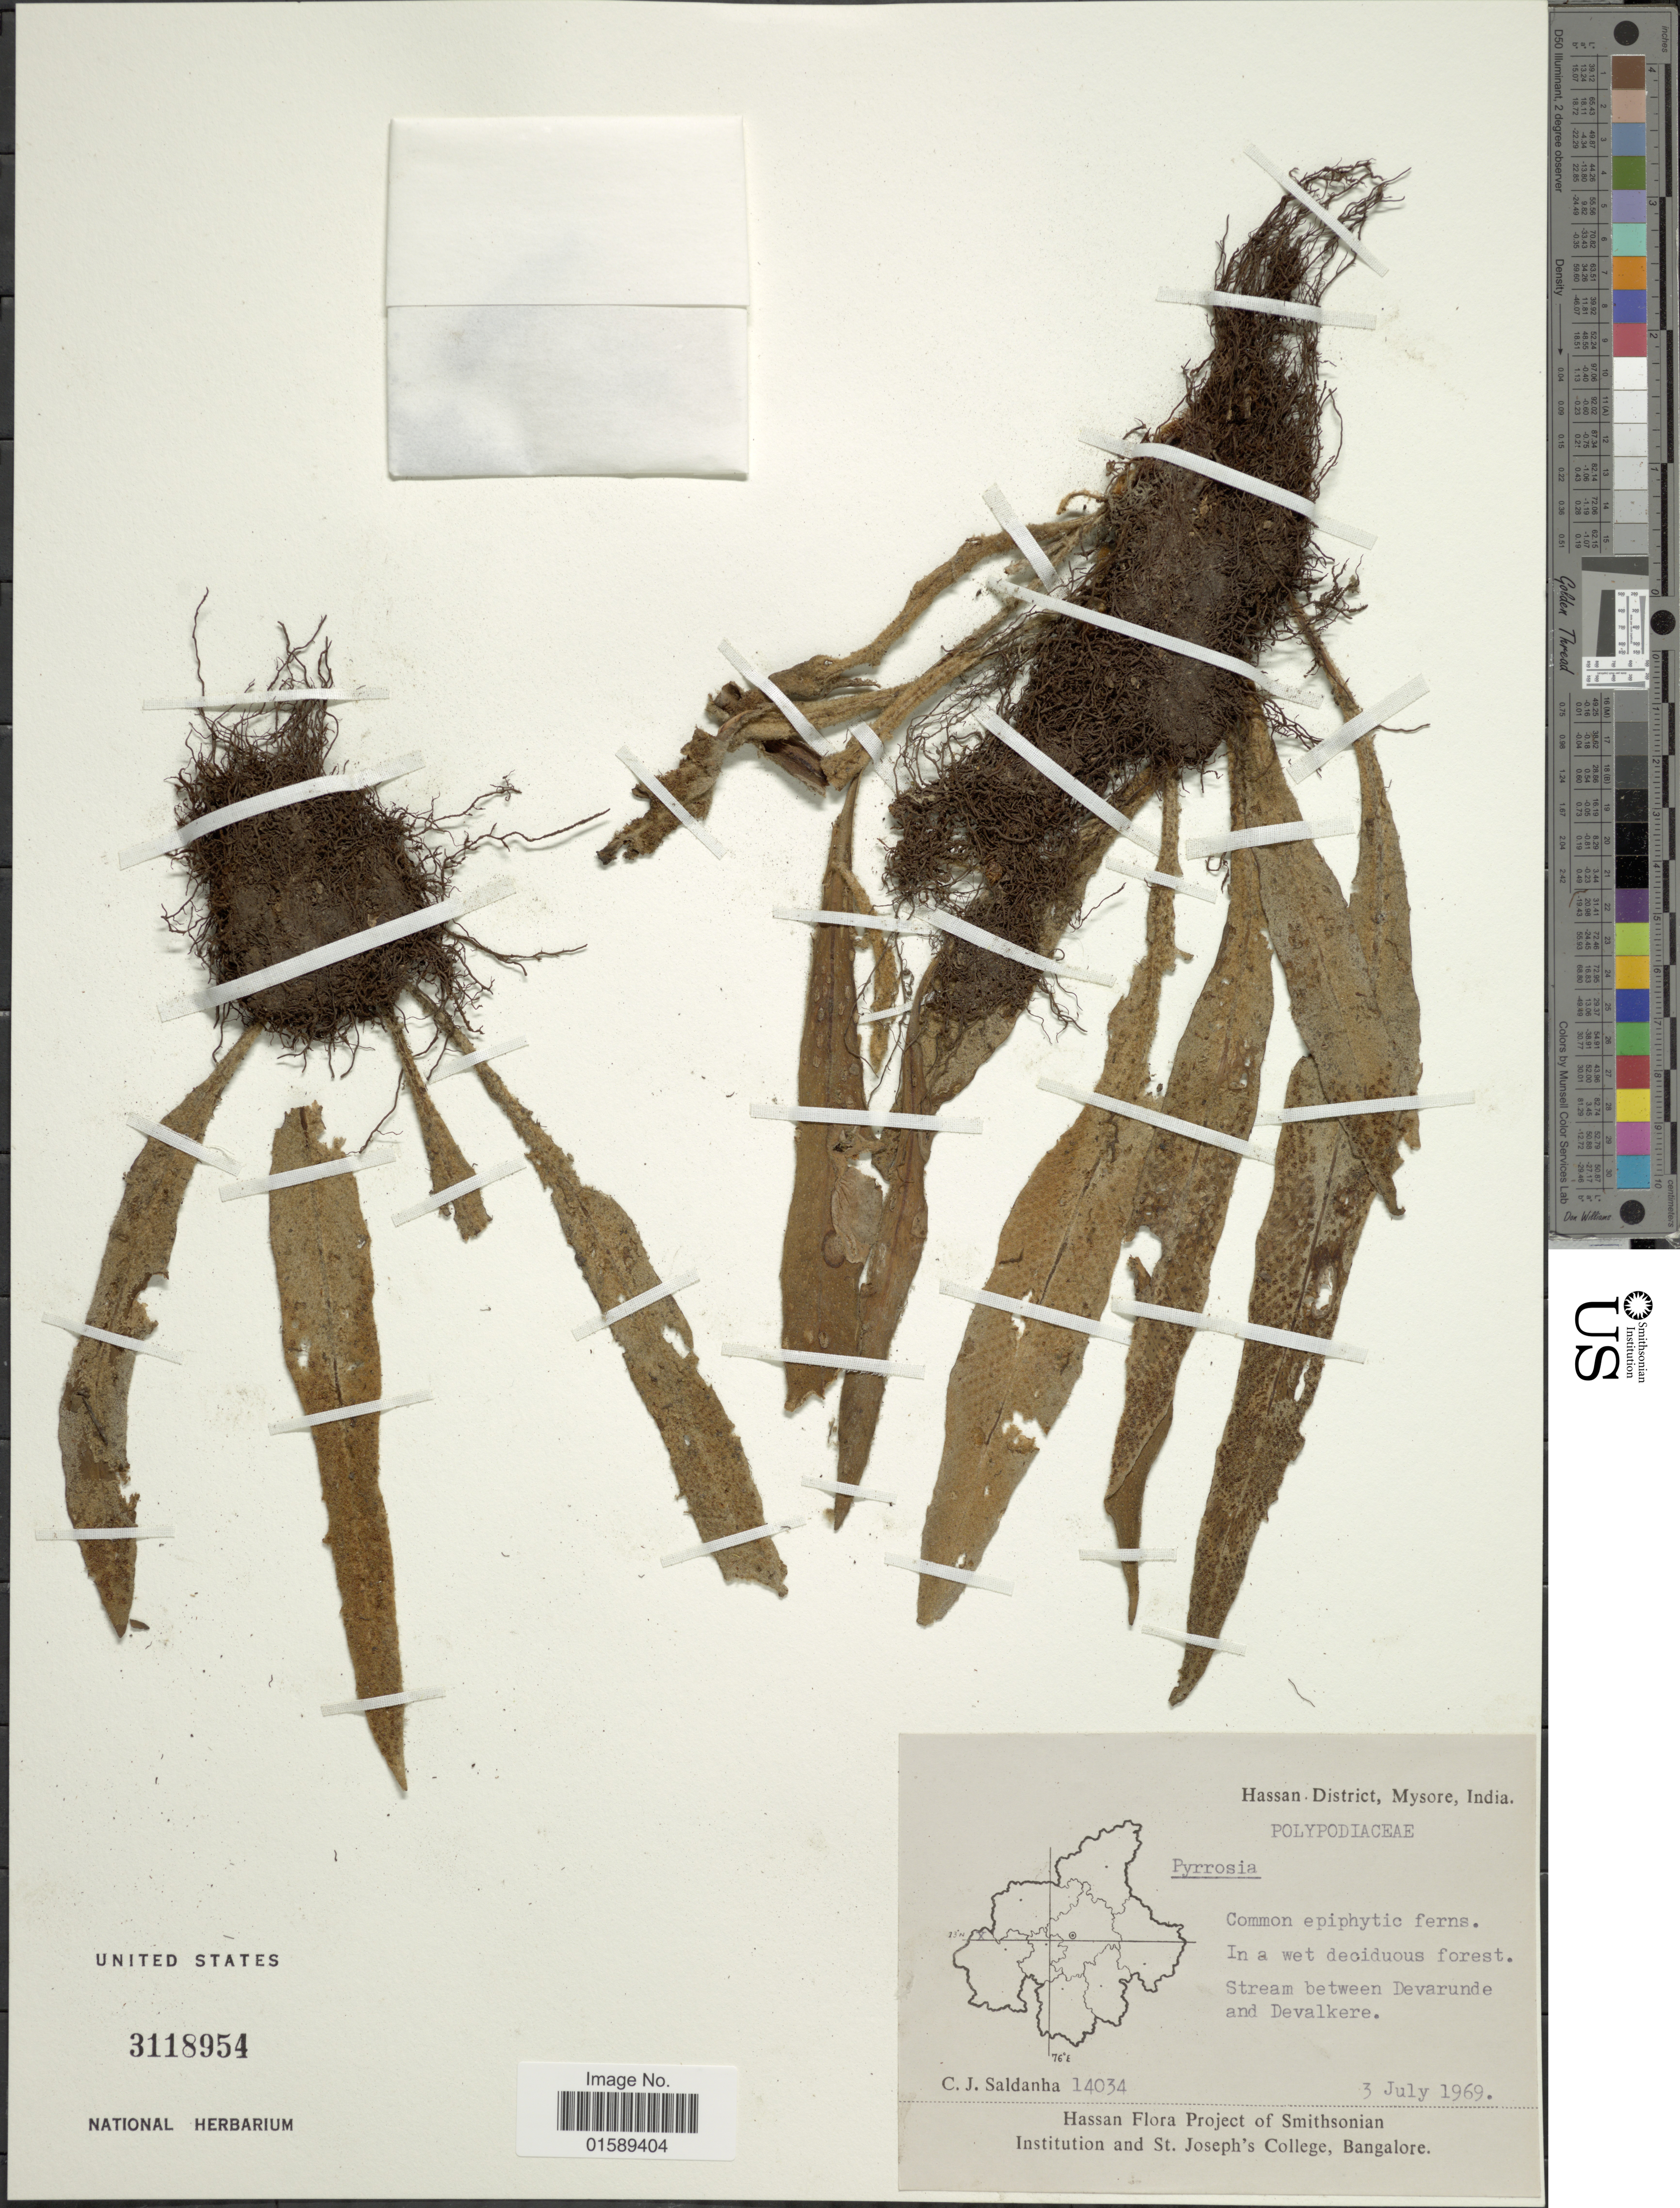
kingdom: Plantae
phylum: Tracheophyta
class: Polypodiopsida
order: Polypodiales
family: Polypodiaceae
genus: Pyrrosia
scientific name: Pyrrosia sp.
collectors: C. Saldanha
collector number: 14034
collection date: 1969-07-03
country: India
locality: Hassan, District, Mysore, India. Stream between Devarunde and Devalkere.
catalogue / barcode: US 3118954